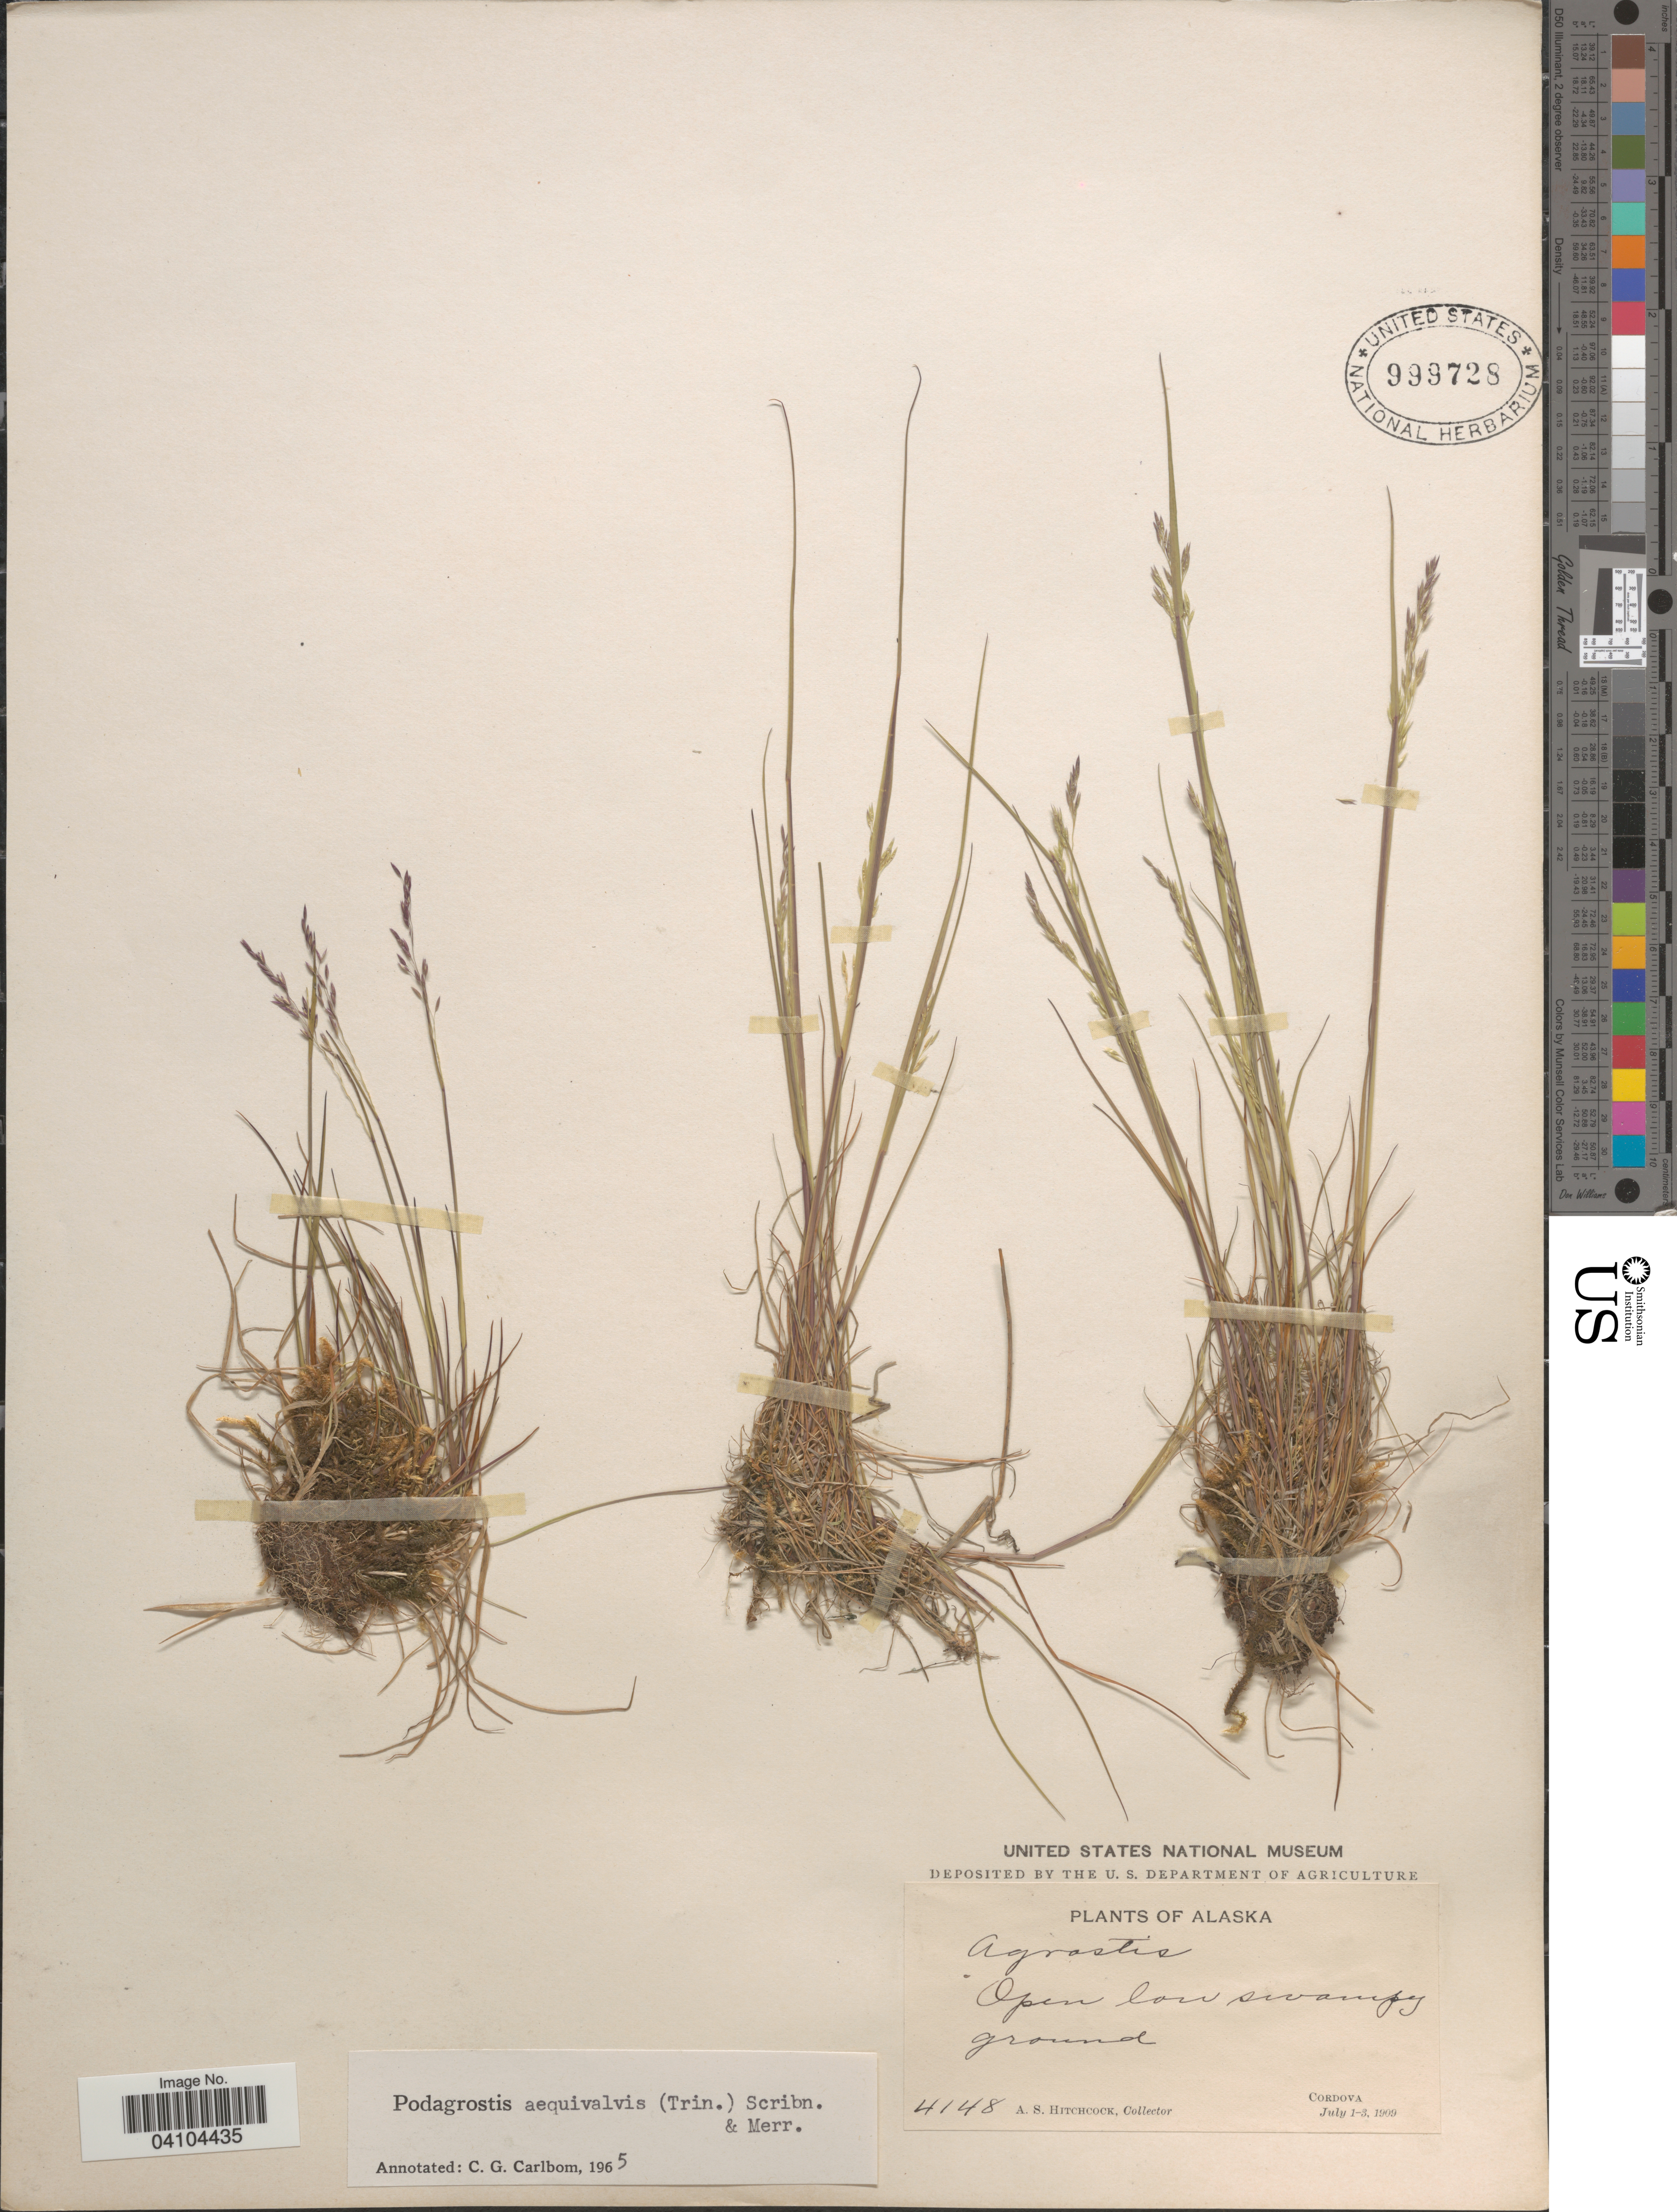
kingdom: Plantae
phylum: Tracheophyta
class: Liliopsida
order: Poales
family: Poaceae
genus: Podagrostis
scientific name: Podagrostis aequivalvis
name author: (Trin.) Scribn. & Merr.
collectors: A. S. Hitchcock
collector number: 4148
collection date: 1909-07-01/1909-07-03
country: United States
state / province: Alaska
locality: Cordova.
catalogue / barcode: US 999728